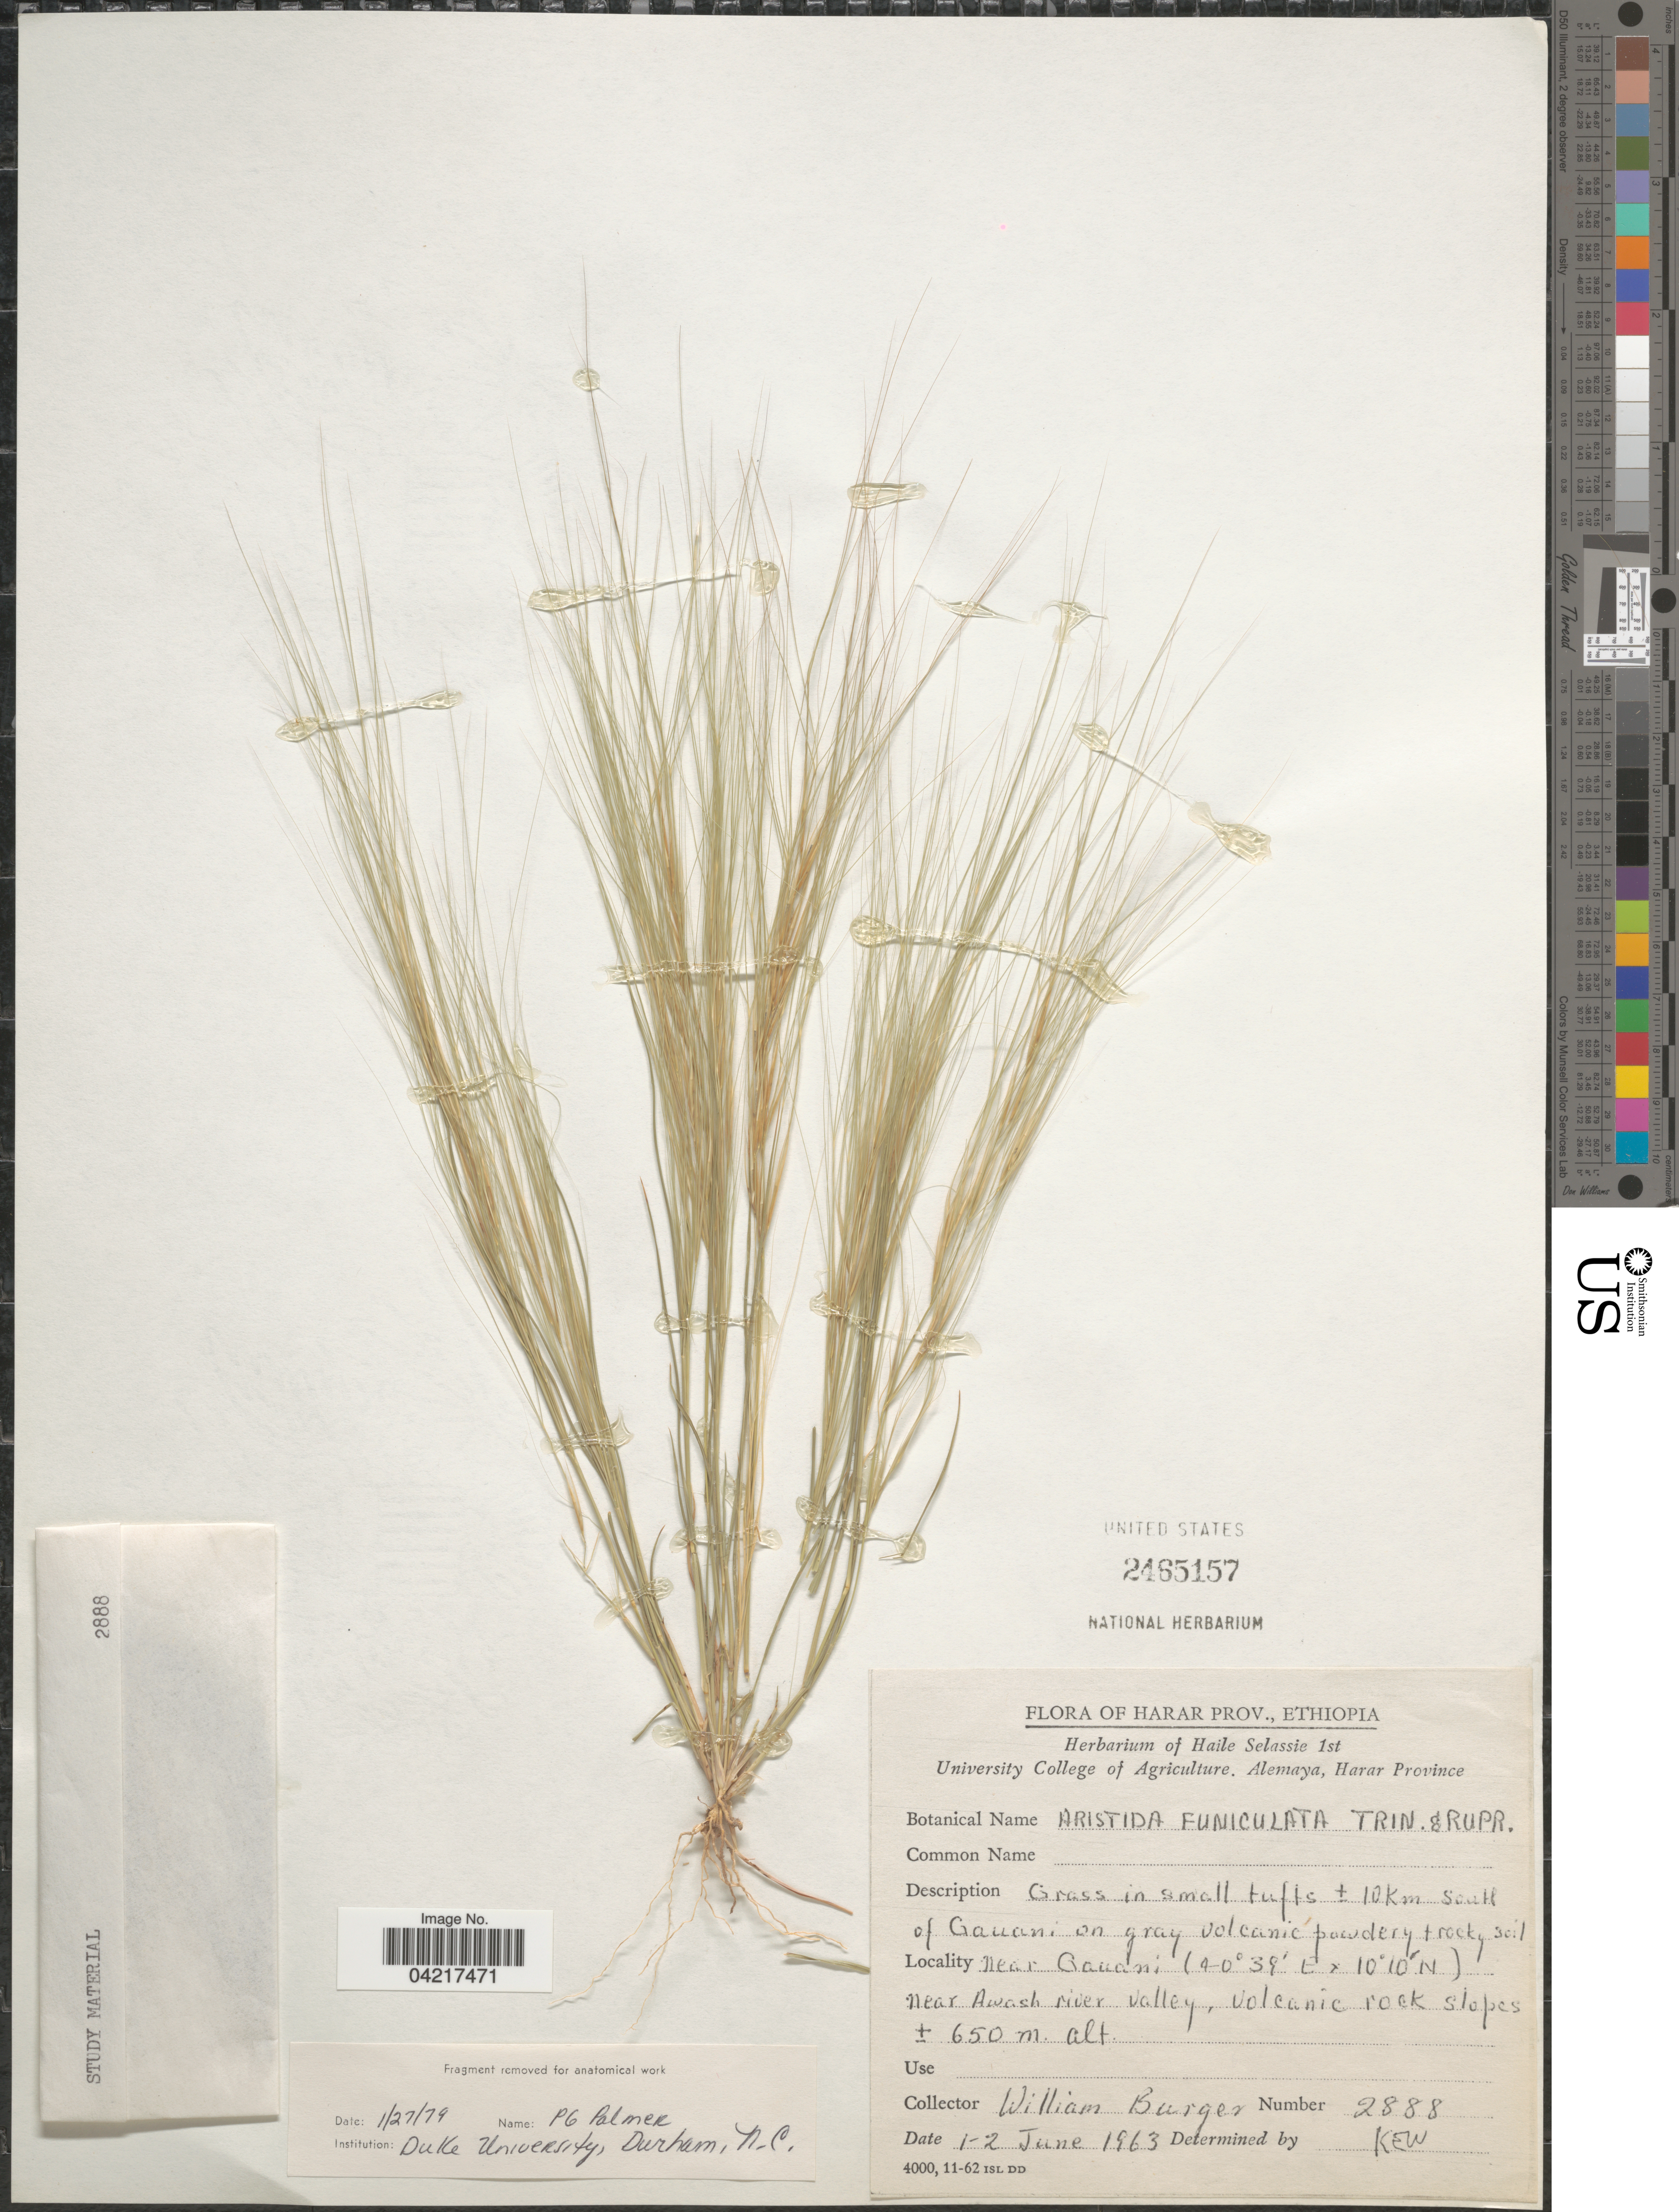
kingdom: Plantae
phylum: Tracheophyta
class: Liliopsida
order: Poales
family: Poaceae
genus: Aristida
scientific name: Aristida funiculata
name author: Trin. & Rupr.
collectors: W. Burger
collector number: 2888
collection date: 1963-06-01/1963-06-02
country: Ethiopia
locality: Harar Prov. ± 10Km south of Gauani on gray volcanic powdery + rocky soil. Near Gauani. Near Awash river valley, volcanic rock slopes.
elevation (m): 650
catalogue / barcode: US 2465157